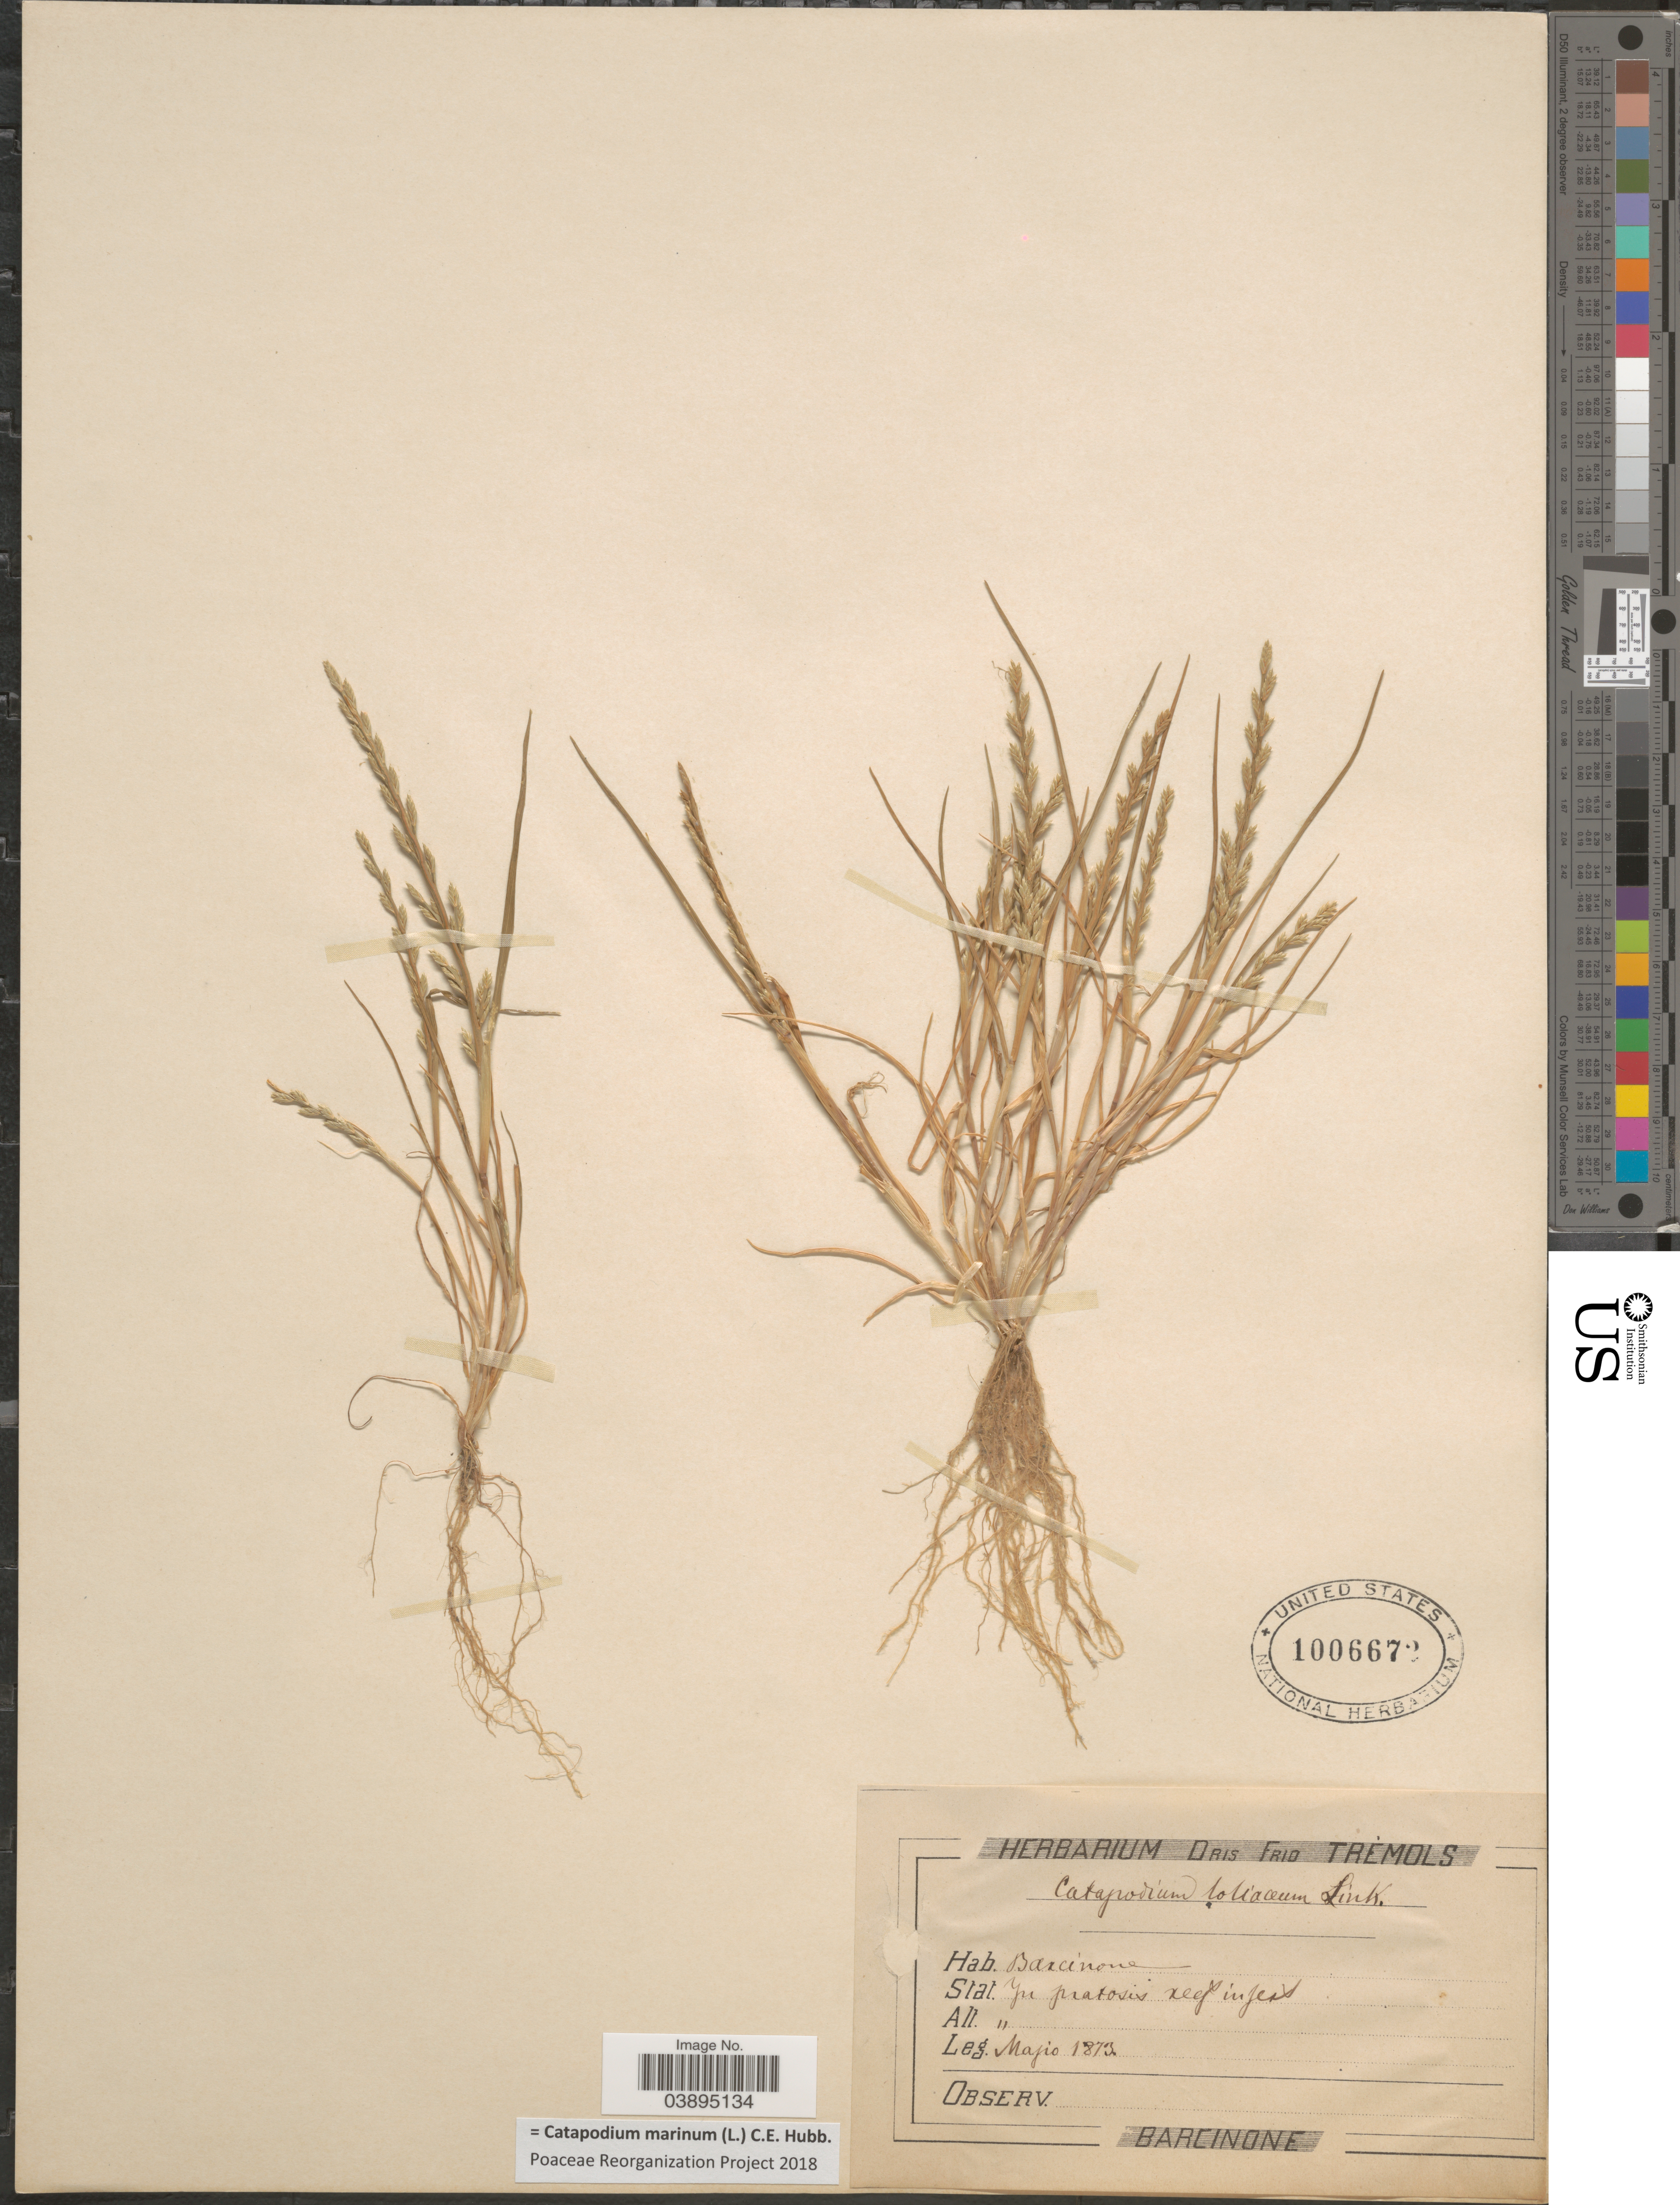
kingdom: Plantae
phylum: Tracheophyta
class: Liliopsida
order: Poales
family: Poaceae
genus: Catapodium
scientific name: Catapodium marinum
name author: (L.) C.E. Hubb.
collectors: Ex herb. Oris Frio Trèmols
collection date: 1873-05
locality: Barcinone. In pratosis reg. infers.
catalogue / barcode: US 1006672